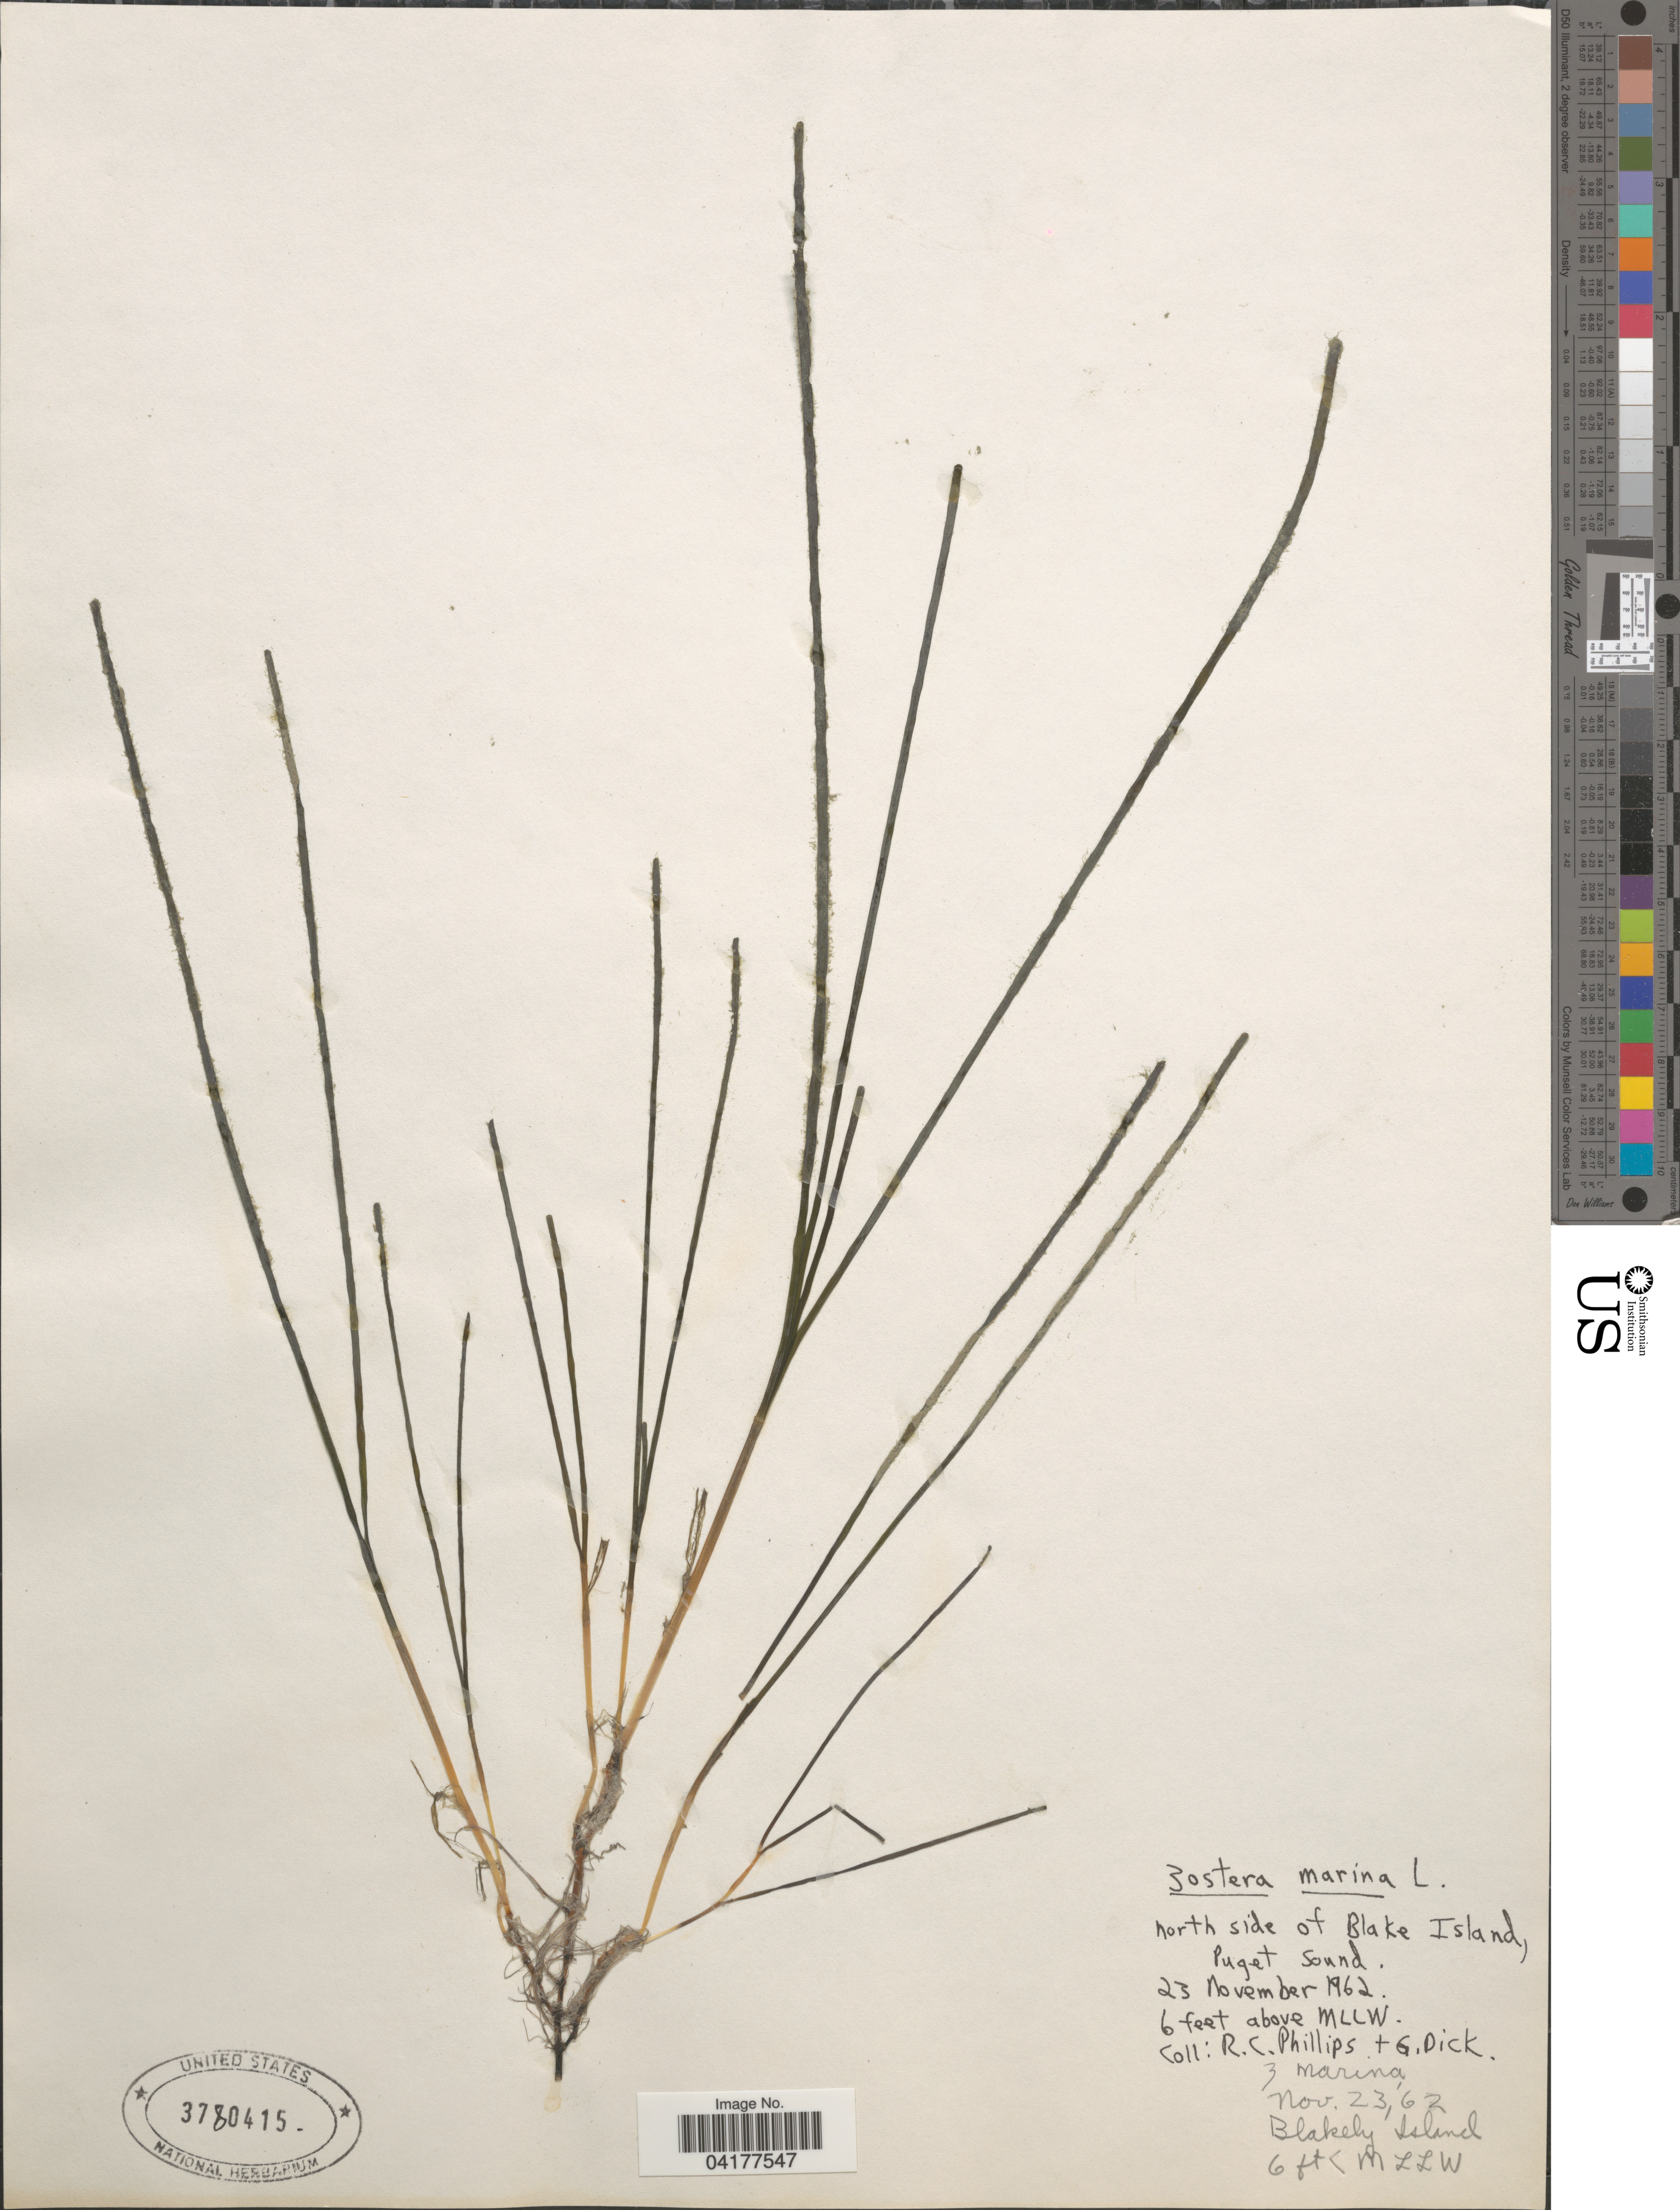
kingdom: Plantae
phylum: Tracheophyta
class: Liliopsida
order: Alismatales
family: Zosteraceae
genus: Zostera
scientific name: Zostera marina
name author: L.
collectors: R. C. Phillips & G. Dick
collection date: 1962-11-23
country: United States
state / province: Washington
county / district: King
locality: North side of Blake Island, Puget Sound. 6 feet above MLLW. Blakely Island.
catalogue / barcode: US 3780415